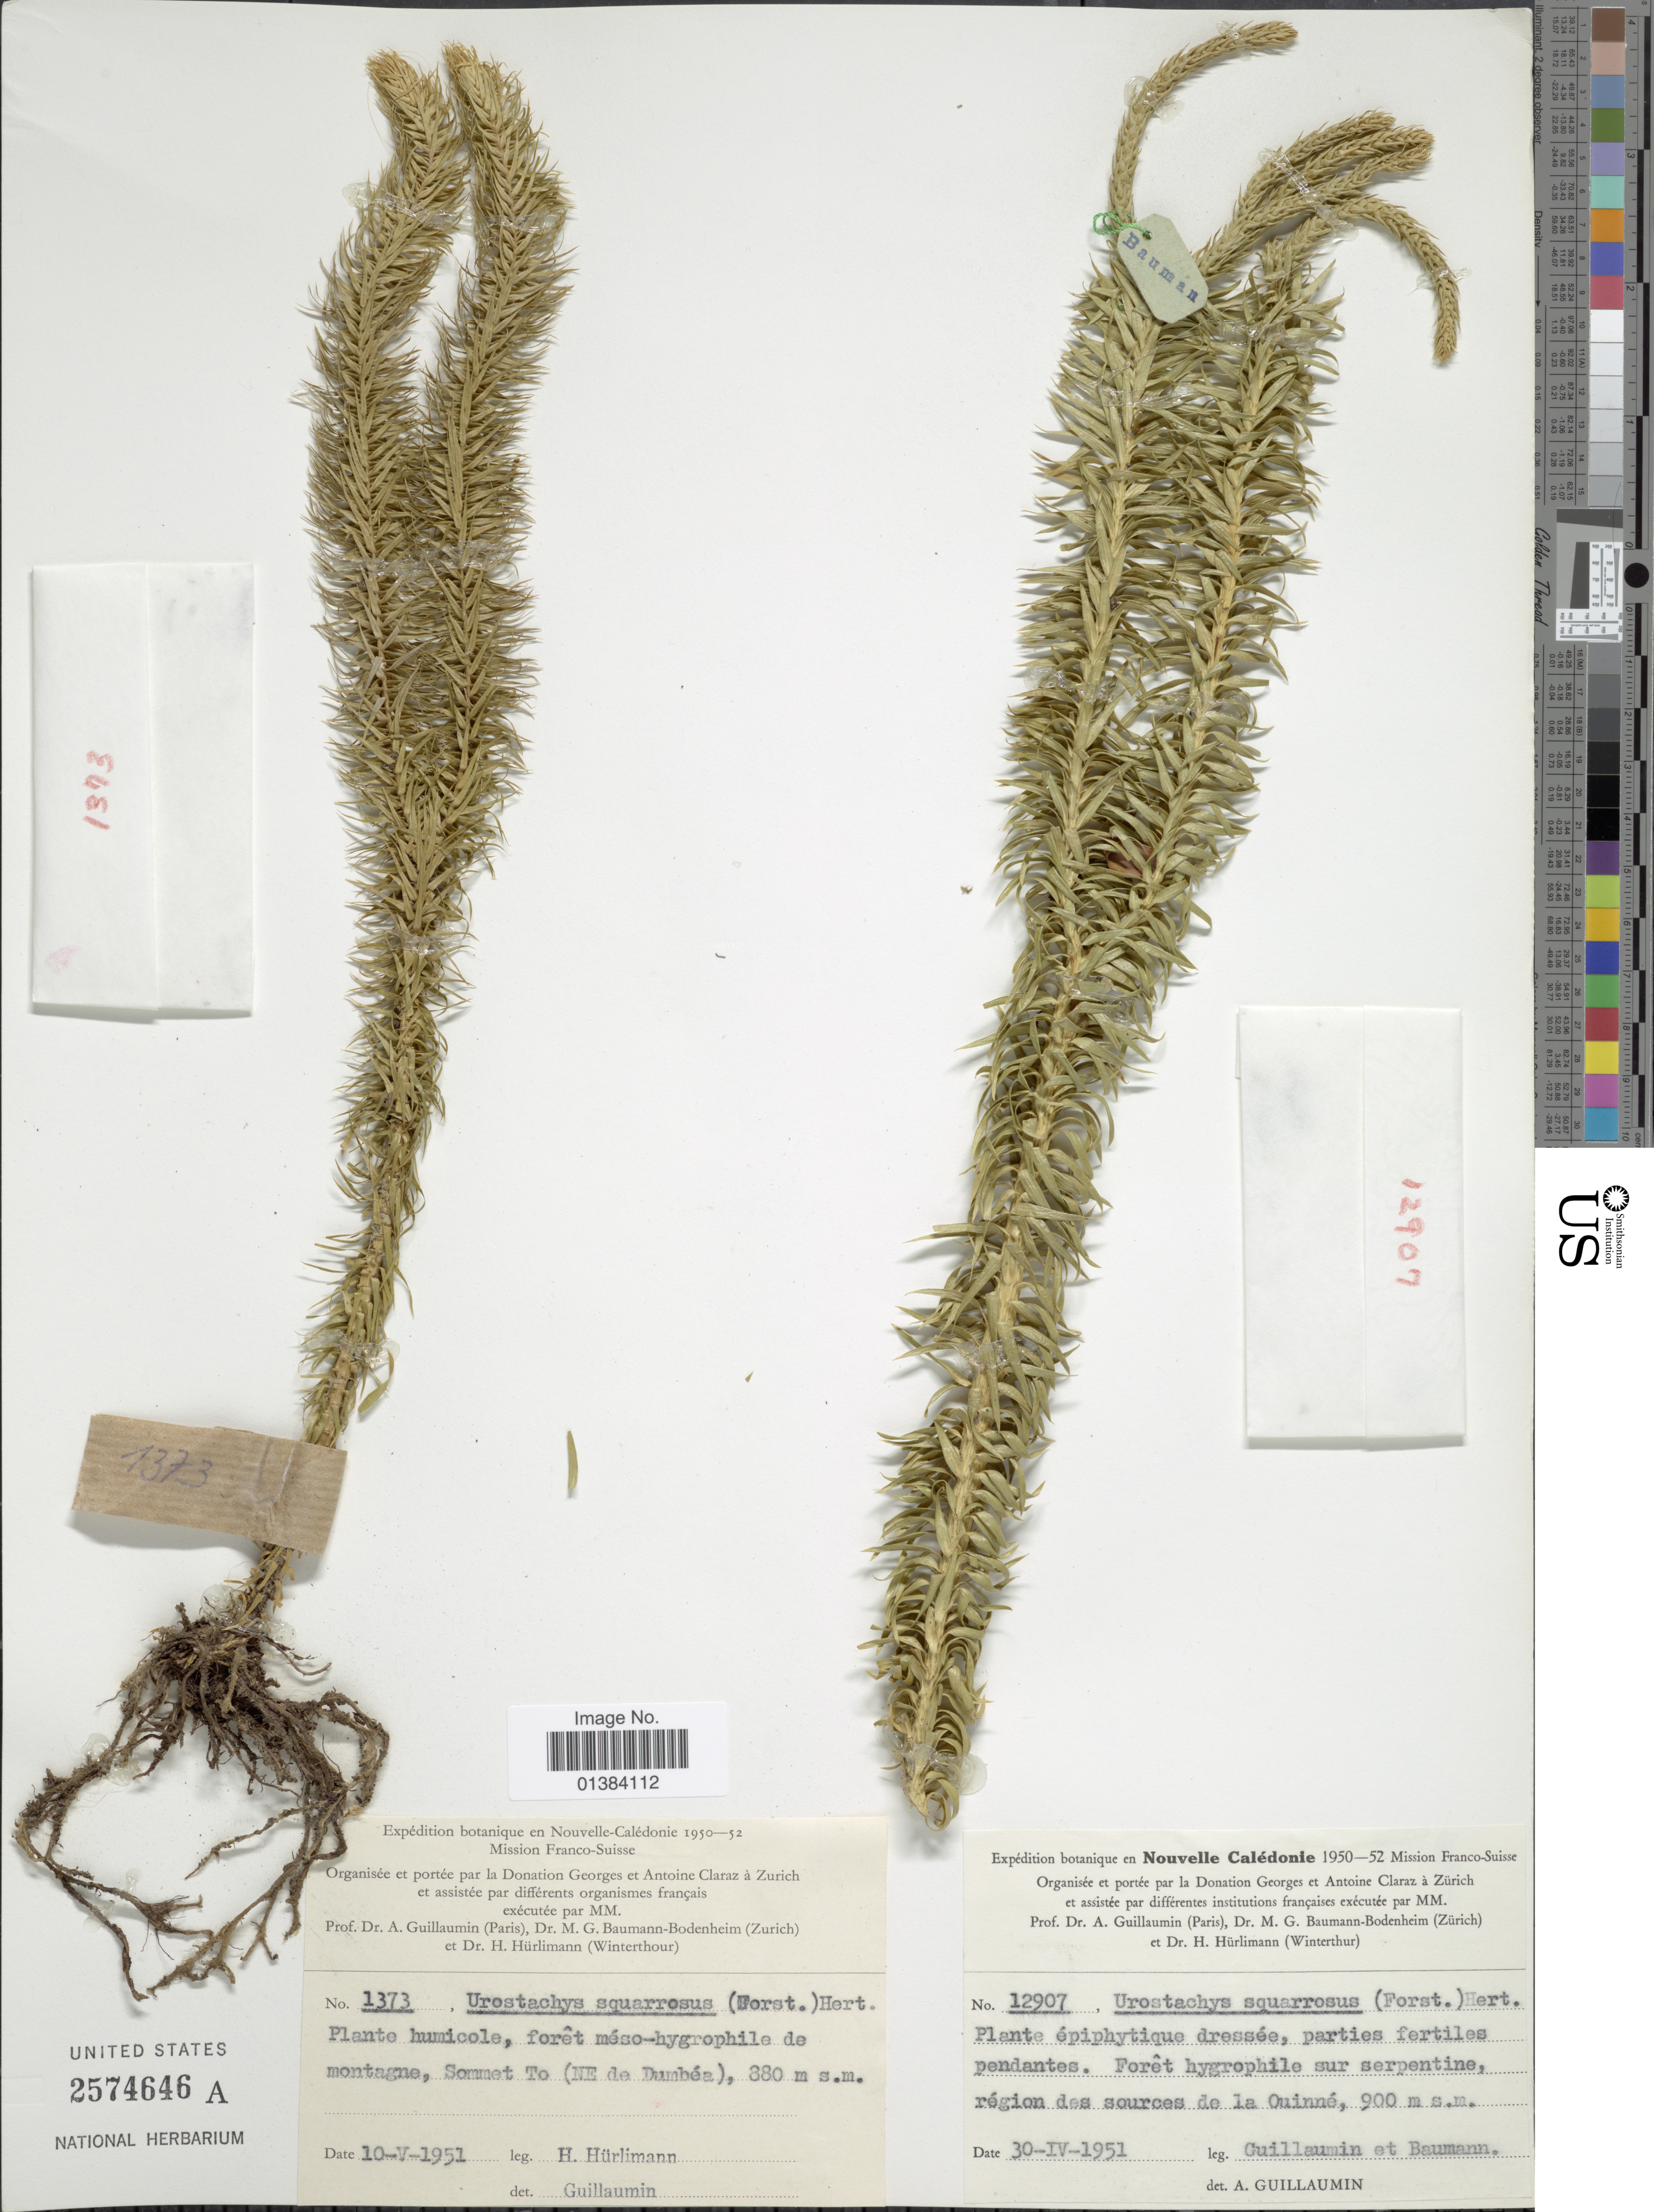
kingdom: Plantae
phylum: Tracheophyta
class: Lycopodiopsida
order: Lycopodiales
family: Lycopodiaceae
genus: Phlegmariurus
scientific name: Phlegmariurus nutans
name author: (Brack.) W.H. Wagner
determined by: Field, A. R.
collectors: A. Guillaumin & M. G. Baumann-Bodenheim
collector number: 12907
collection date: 1951-04-30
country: New Caledonia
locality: Forêt hygrophile sur serpentine, région des sources de la Ouinné.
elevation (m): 900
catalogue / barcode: US 2574646A-2